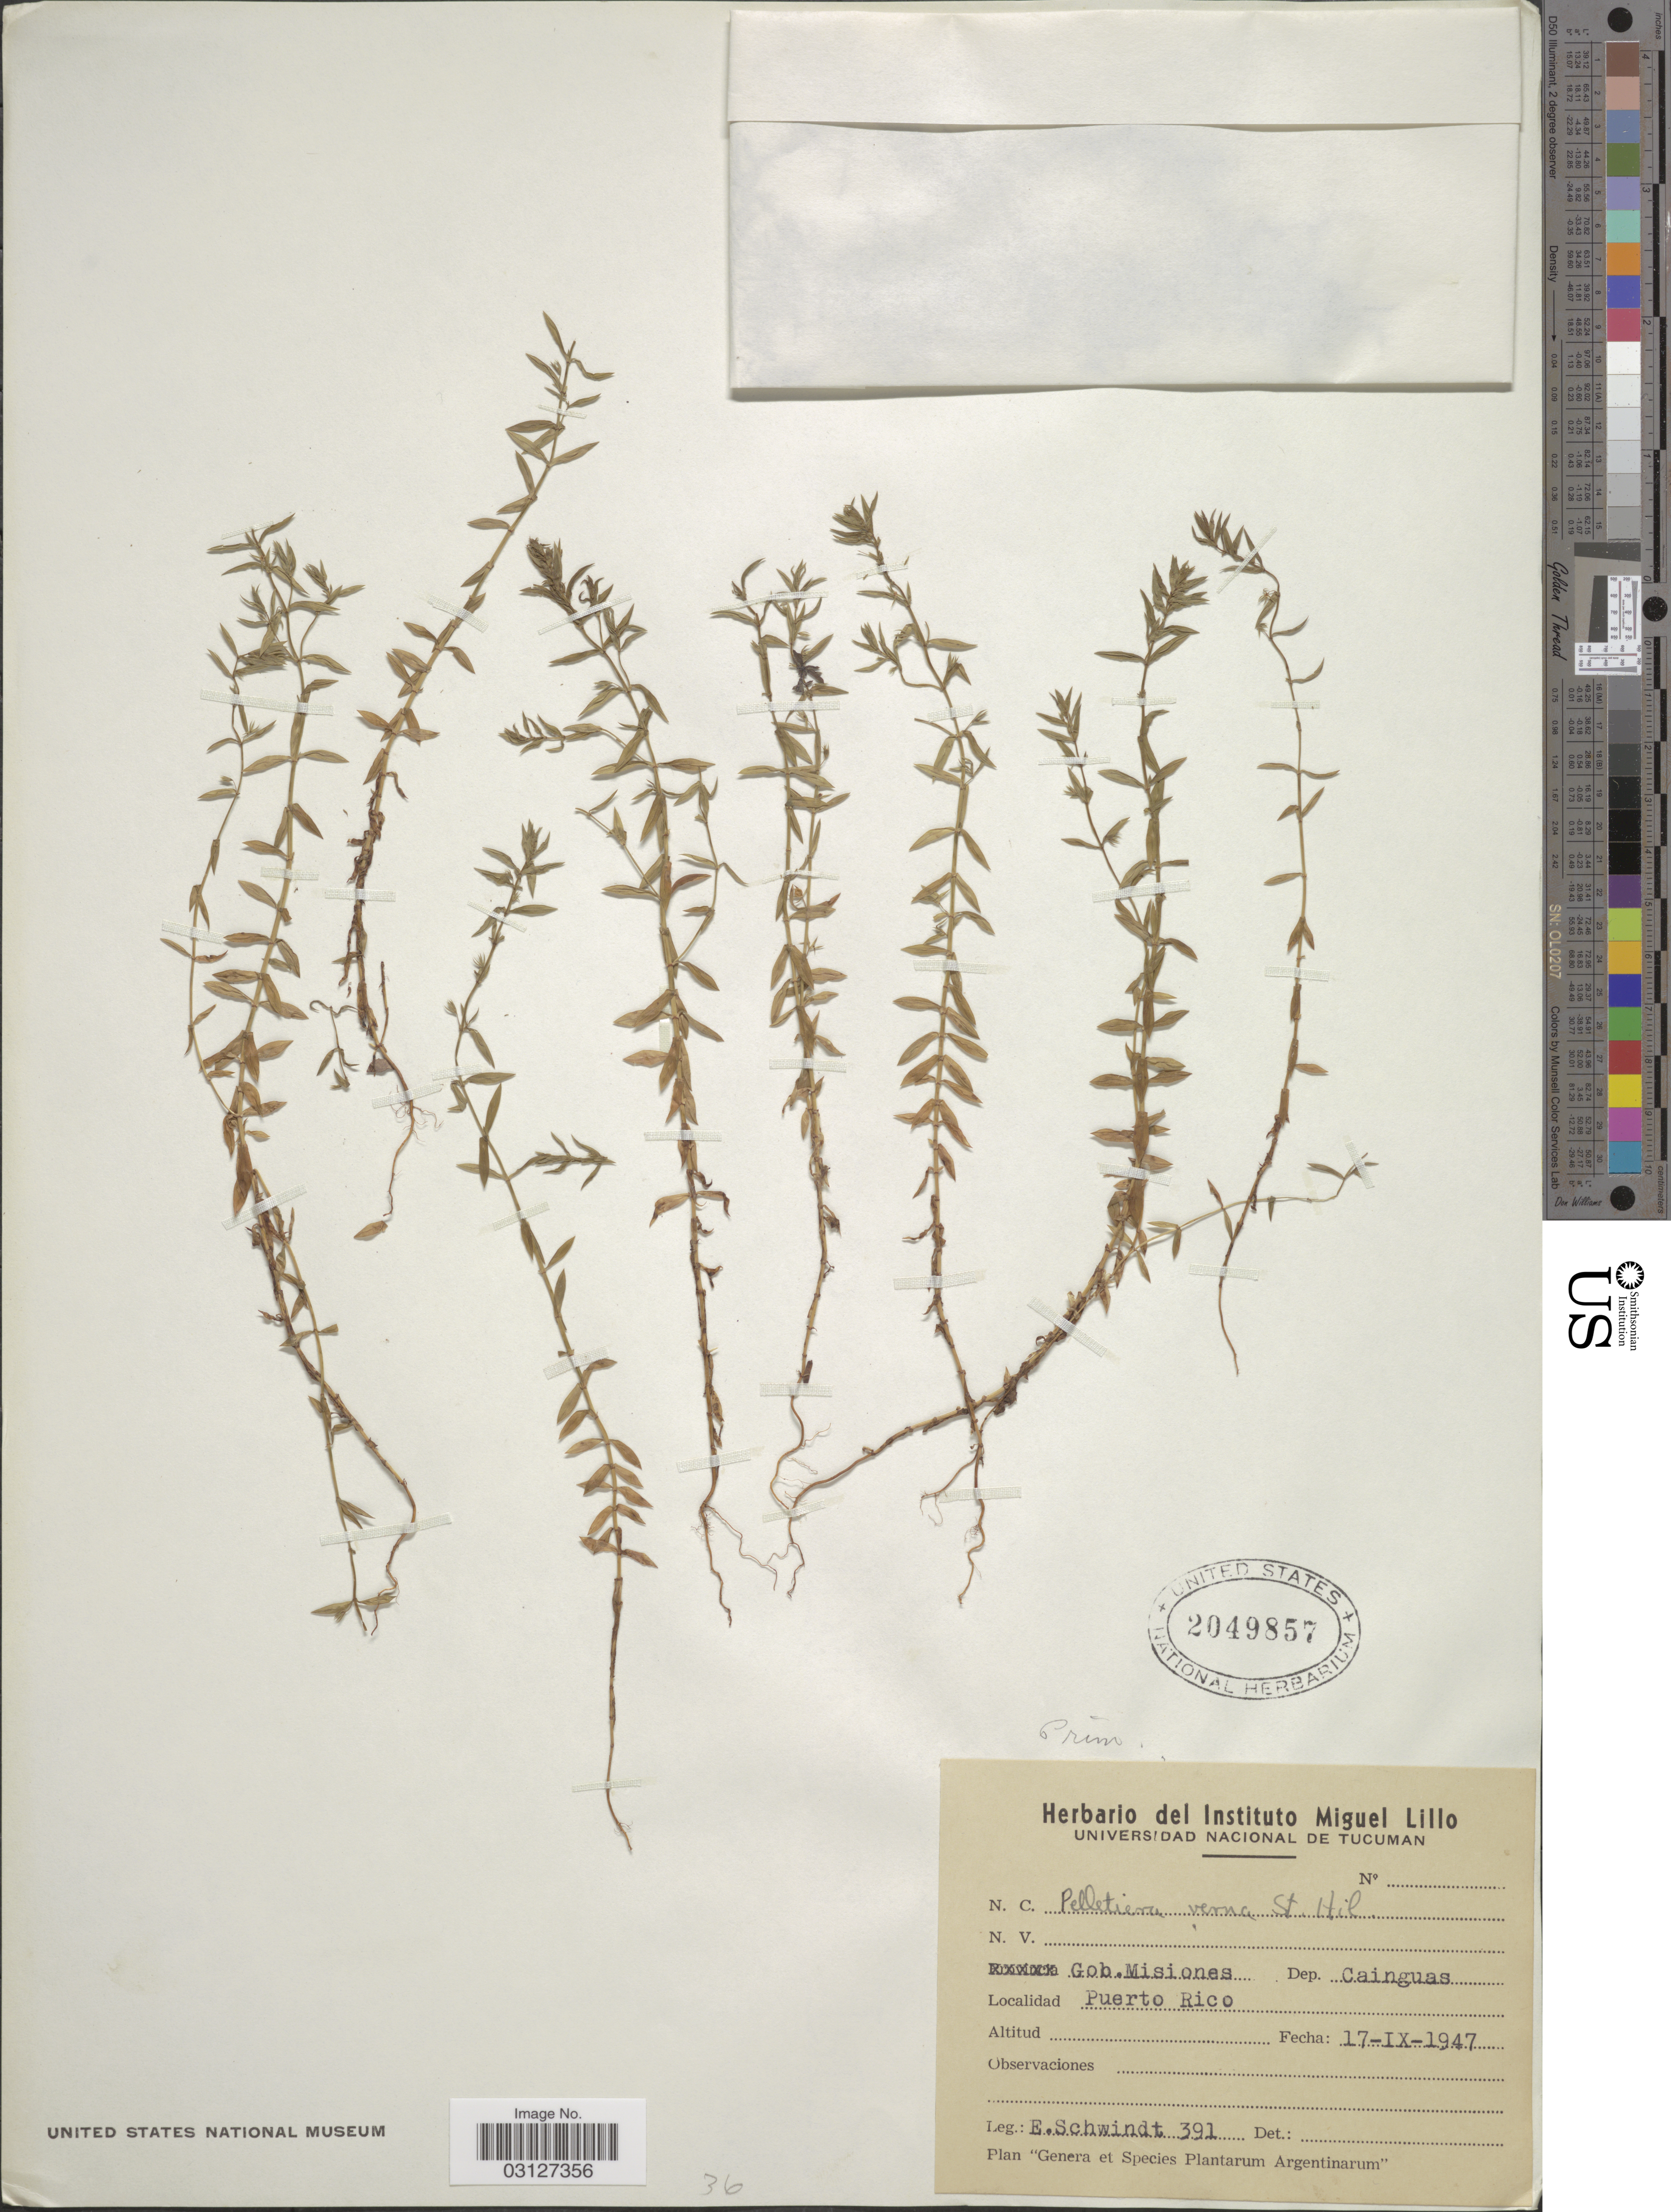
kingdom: Plantae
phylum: Tracheophyta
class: Magnoliopsida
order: Ericales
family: Primulaceae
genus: Pelletiera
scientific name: Pelletiera verna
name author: A. St.-Hil.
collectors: E. Schwindt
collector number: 391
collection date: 1947-09-17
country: Argentina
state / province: Misiones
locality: Gob. Misiones, Dep. Cainguas, Puerto Rico.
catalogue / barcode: US 2049857